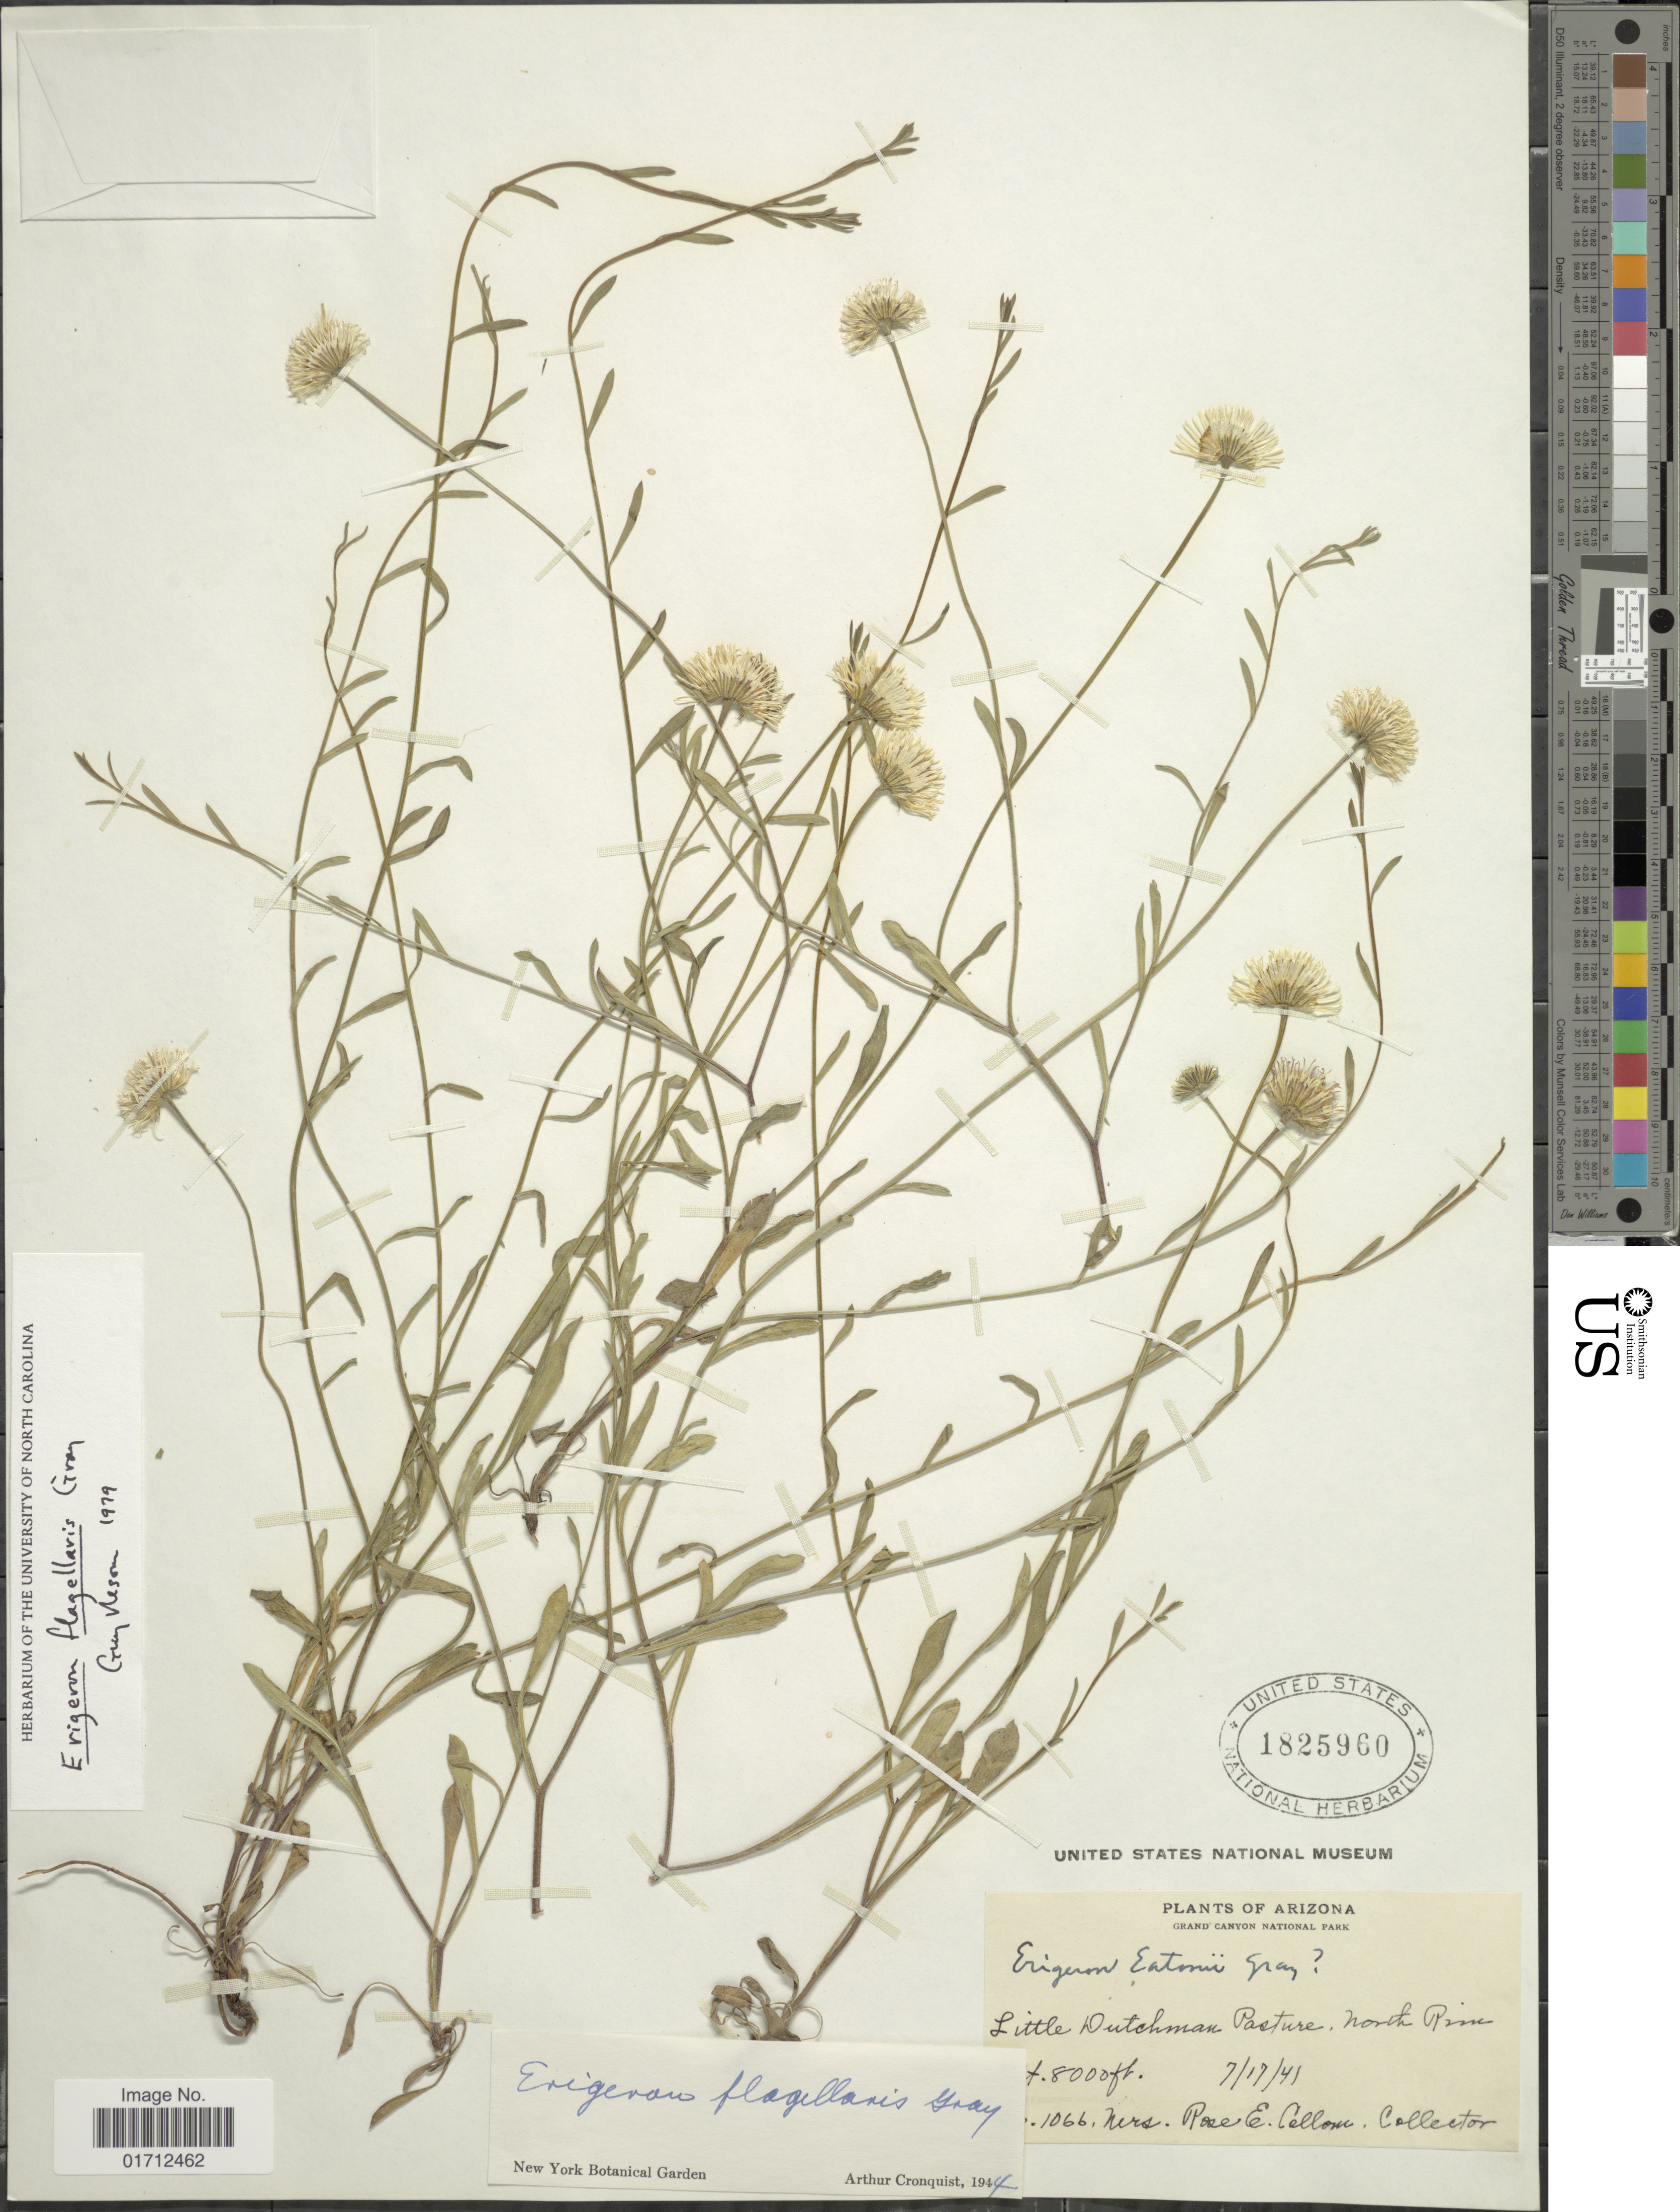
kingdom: Plantae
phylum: Tracheophyta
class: Magnoliopsida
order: Asterales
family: Asteraceae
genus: Erigeron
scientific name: Erigeron flagellaris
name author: A. Gray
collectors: R. E. Collom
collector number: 1066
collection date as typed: Transcribed d/m/y: 17/7/41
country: United States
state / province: Arizona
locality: Grand Canyon National Park, Little Dutchman Pasture, North Prime.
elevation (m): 2438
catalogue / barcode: US 1825960